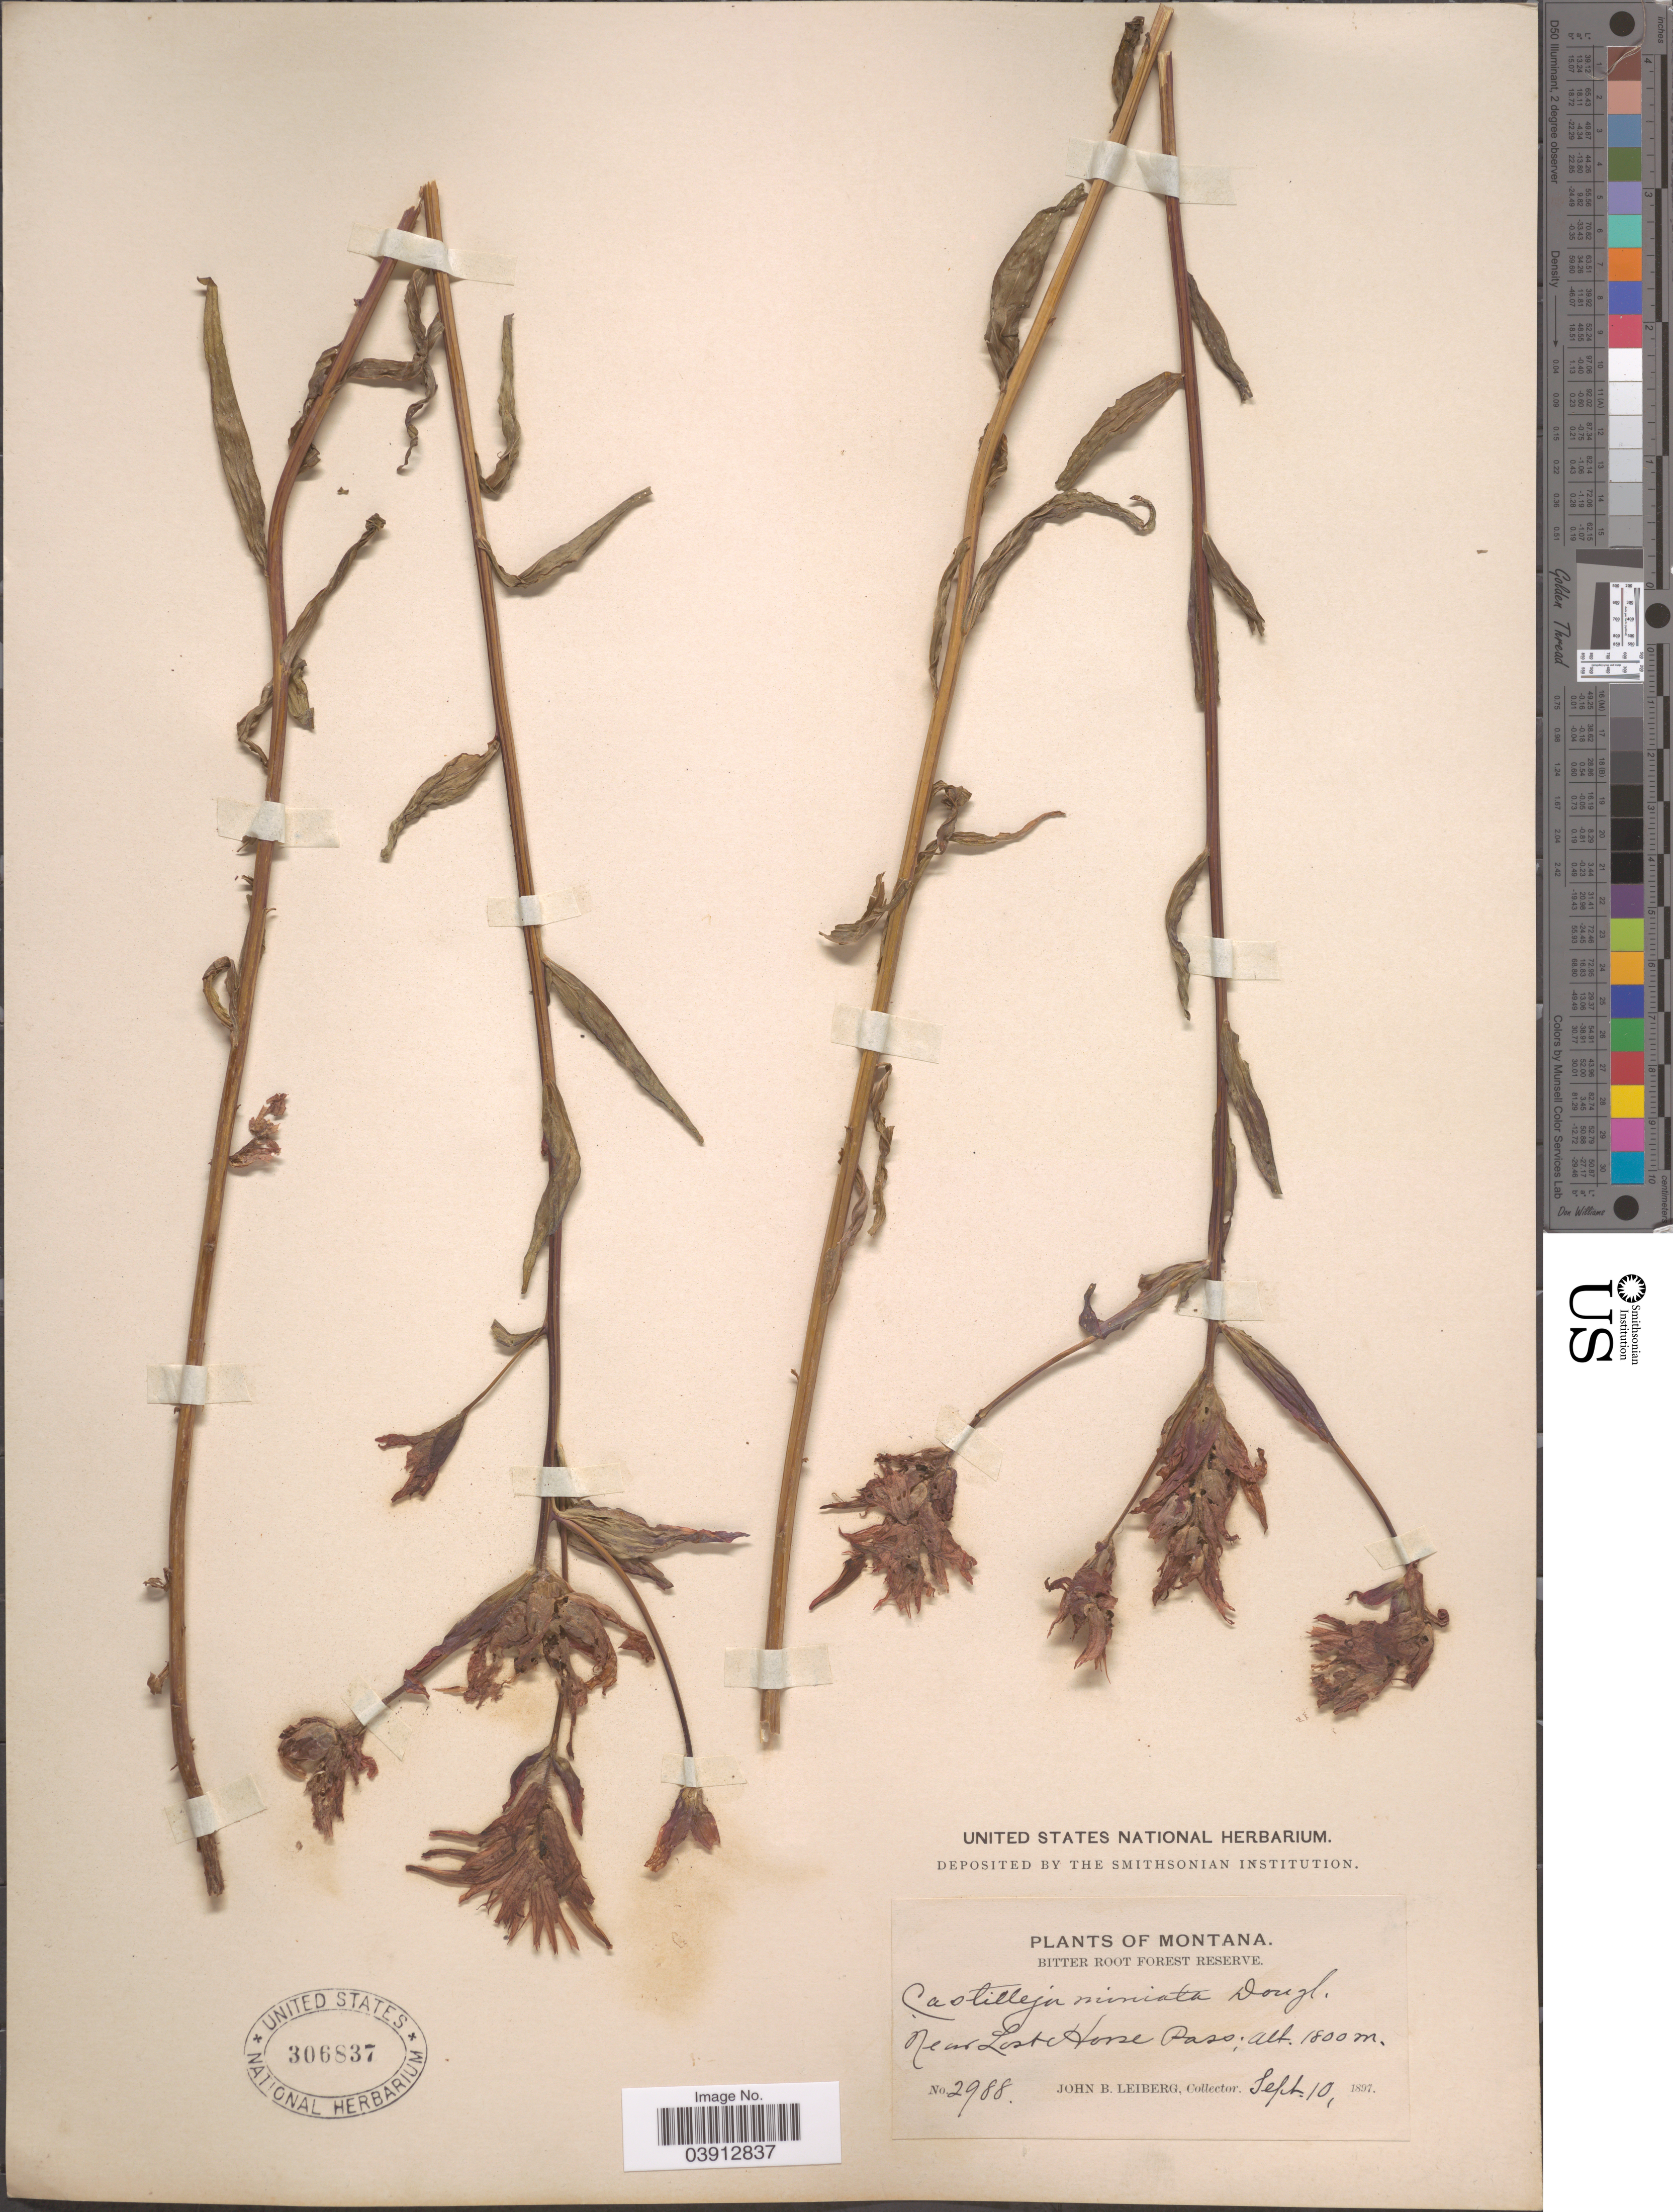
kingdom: Plantae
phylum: Tracheophyta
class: Magnoliopsida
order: Lamiales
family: Orobanchaceae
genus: Castilleja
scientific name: Castilleja miniata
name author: Douglas ex Hook.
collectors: J. B. Leiberg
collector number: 2988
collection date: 1897-09-10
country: United States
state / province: Montana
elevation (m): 1800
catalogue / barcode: US 306837